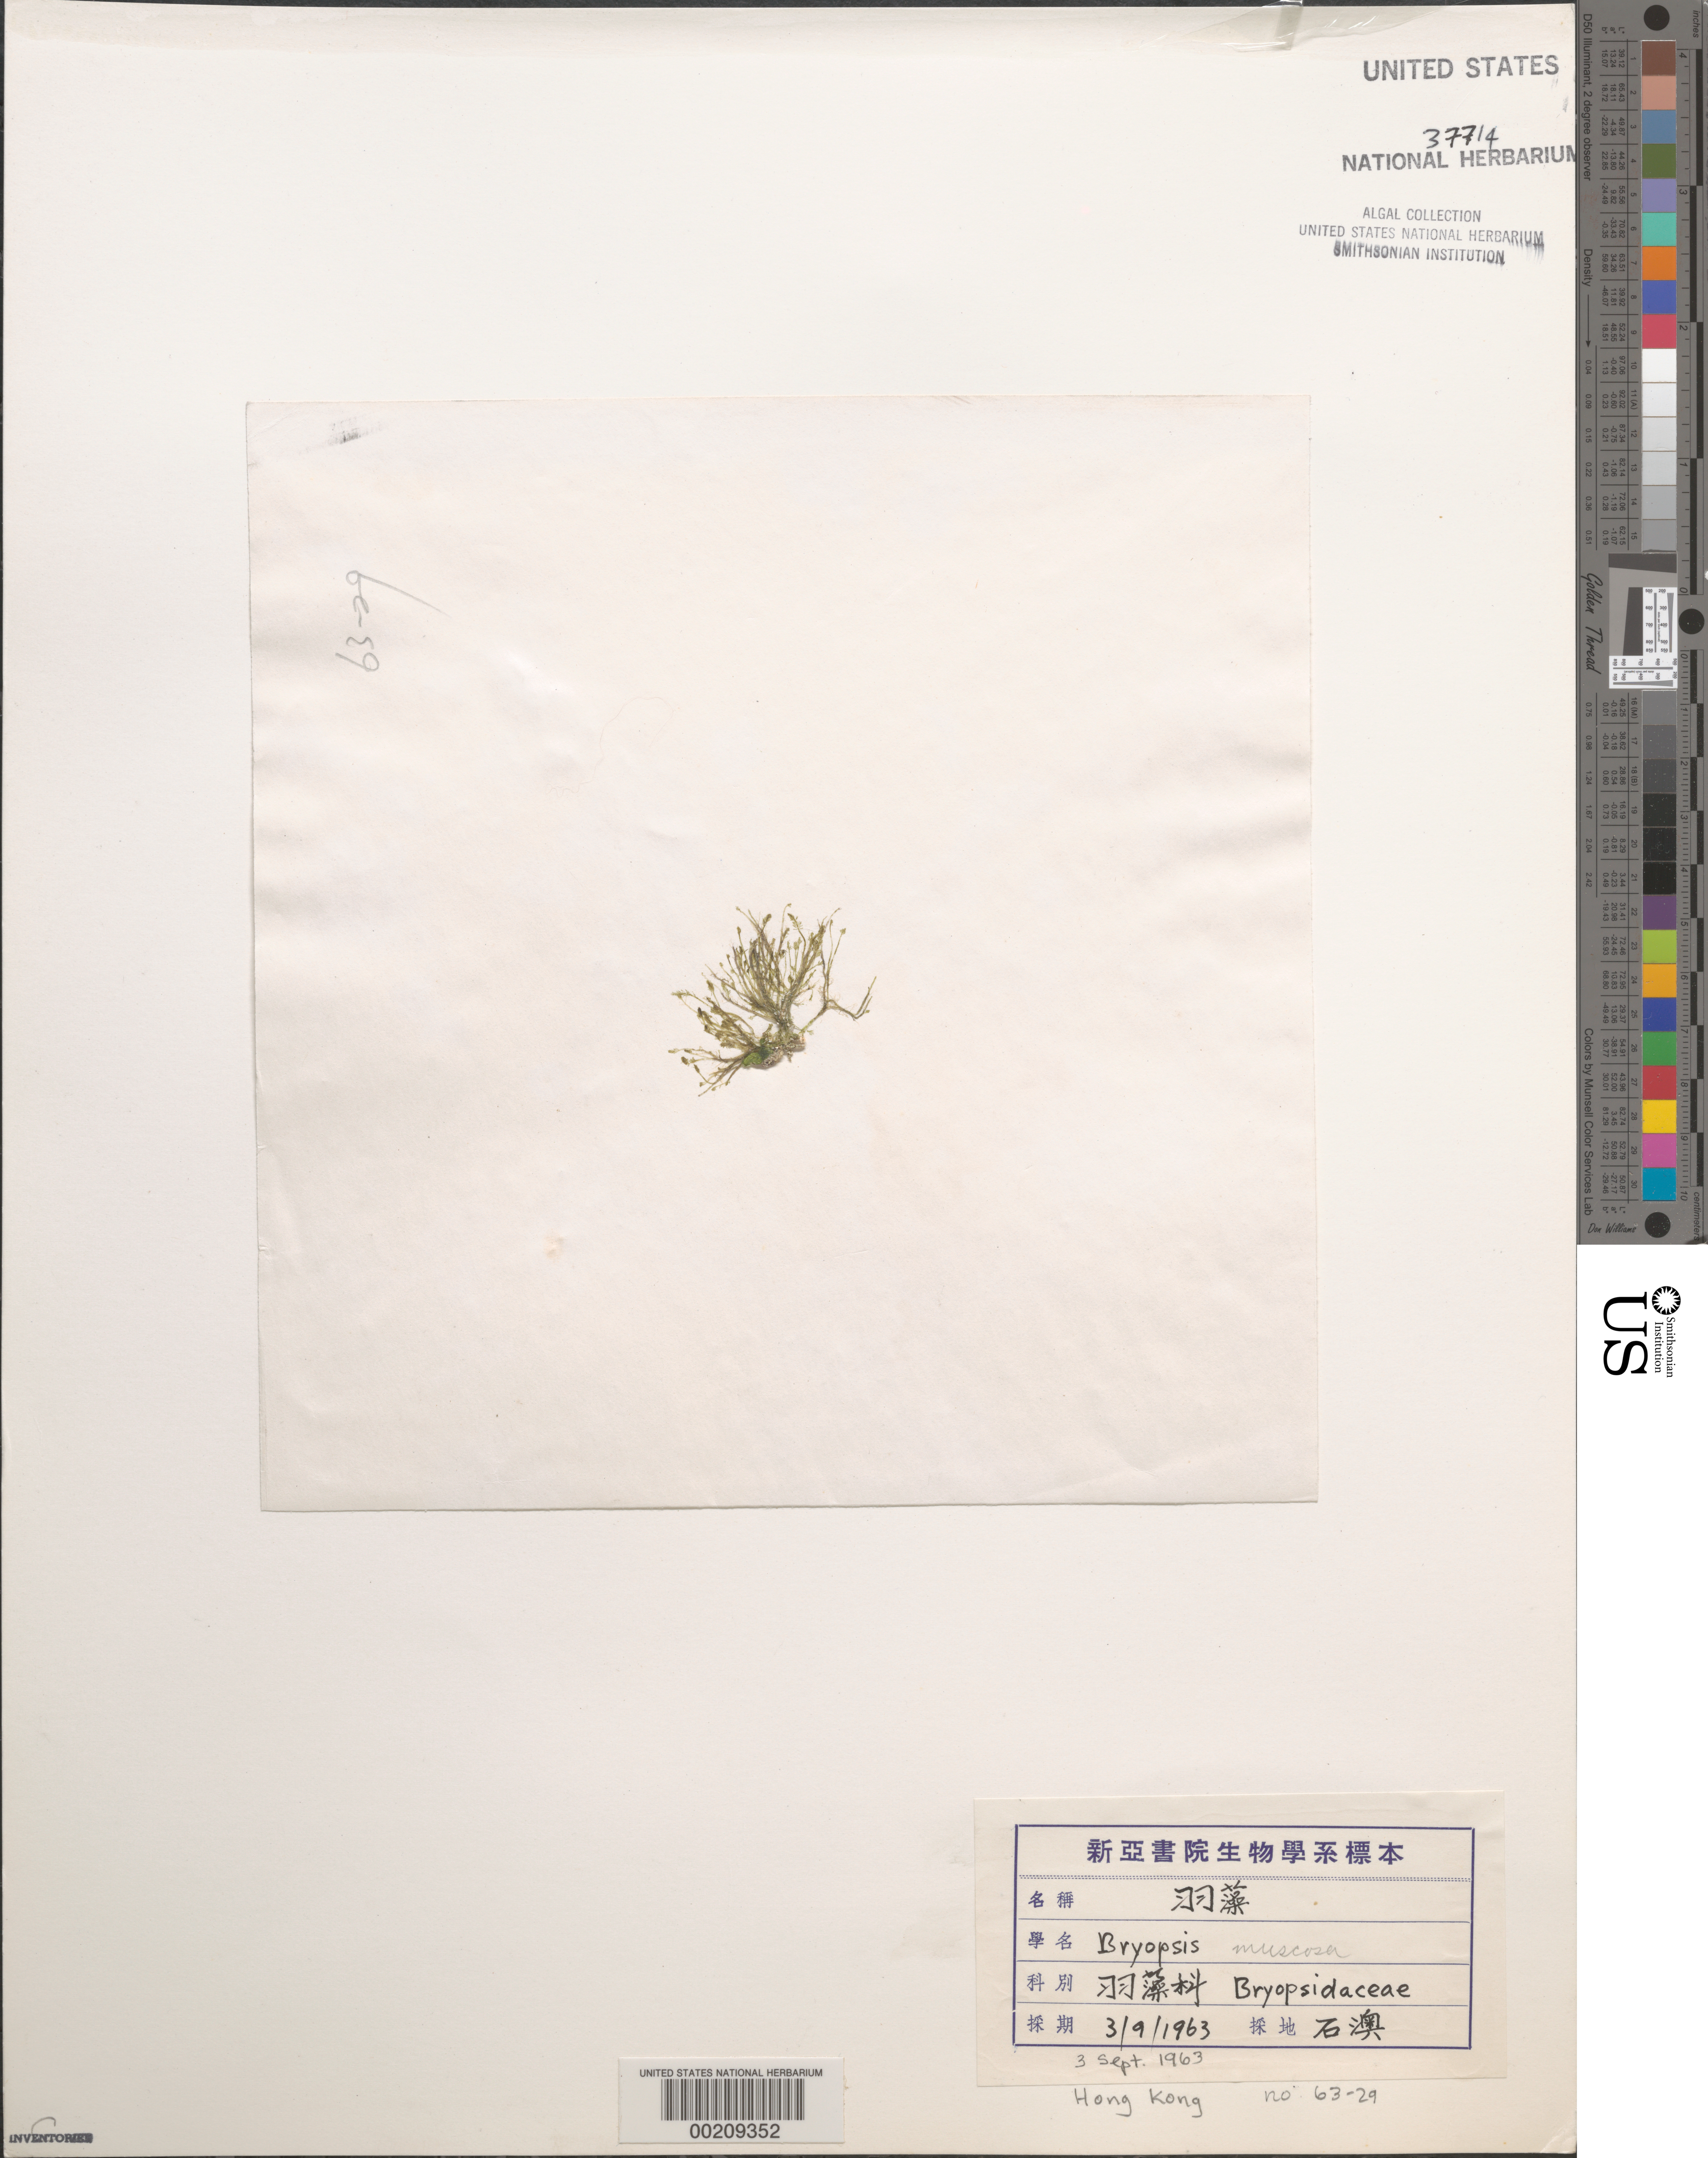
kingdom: Plantae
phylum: Chlorophyta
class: Ulvophyceae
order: Bryopsidales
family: Bryopsidaceae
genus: Bryopsis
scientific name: Bryopsis muscosa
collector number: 63-29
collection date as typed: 03 Sep 1963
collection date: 1963-09-03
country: China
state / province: Hong Kong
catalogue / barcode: US 37714